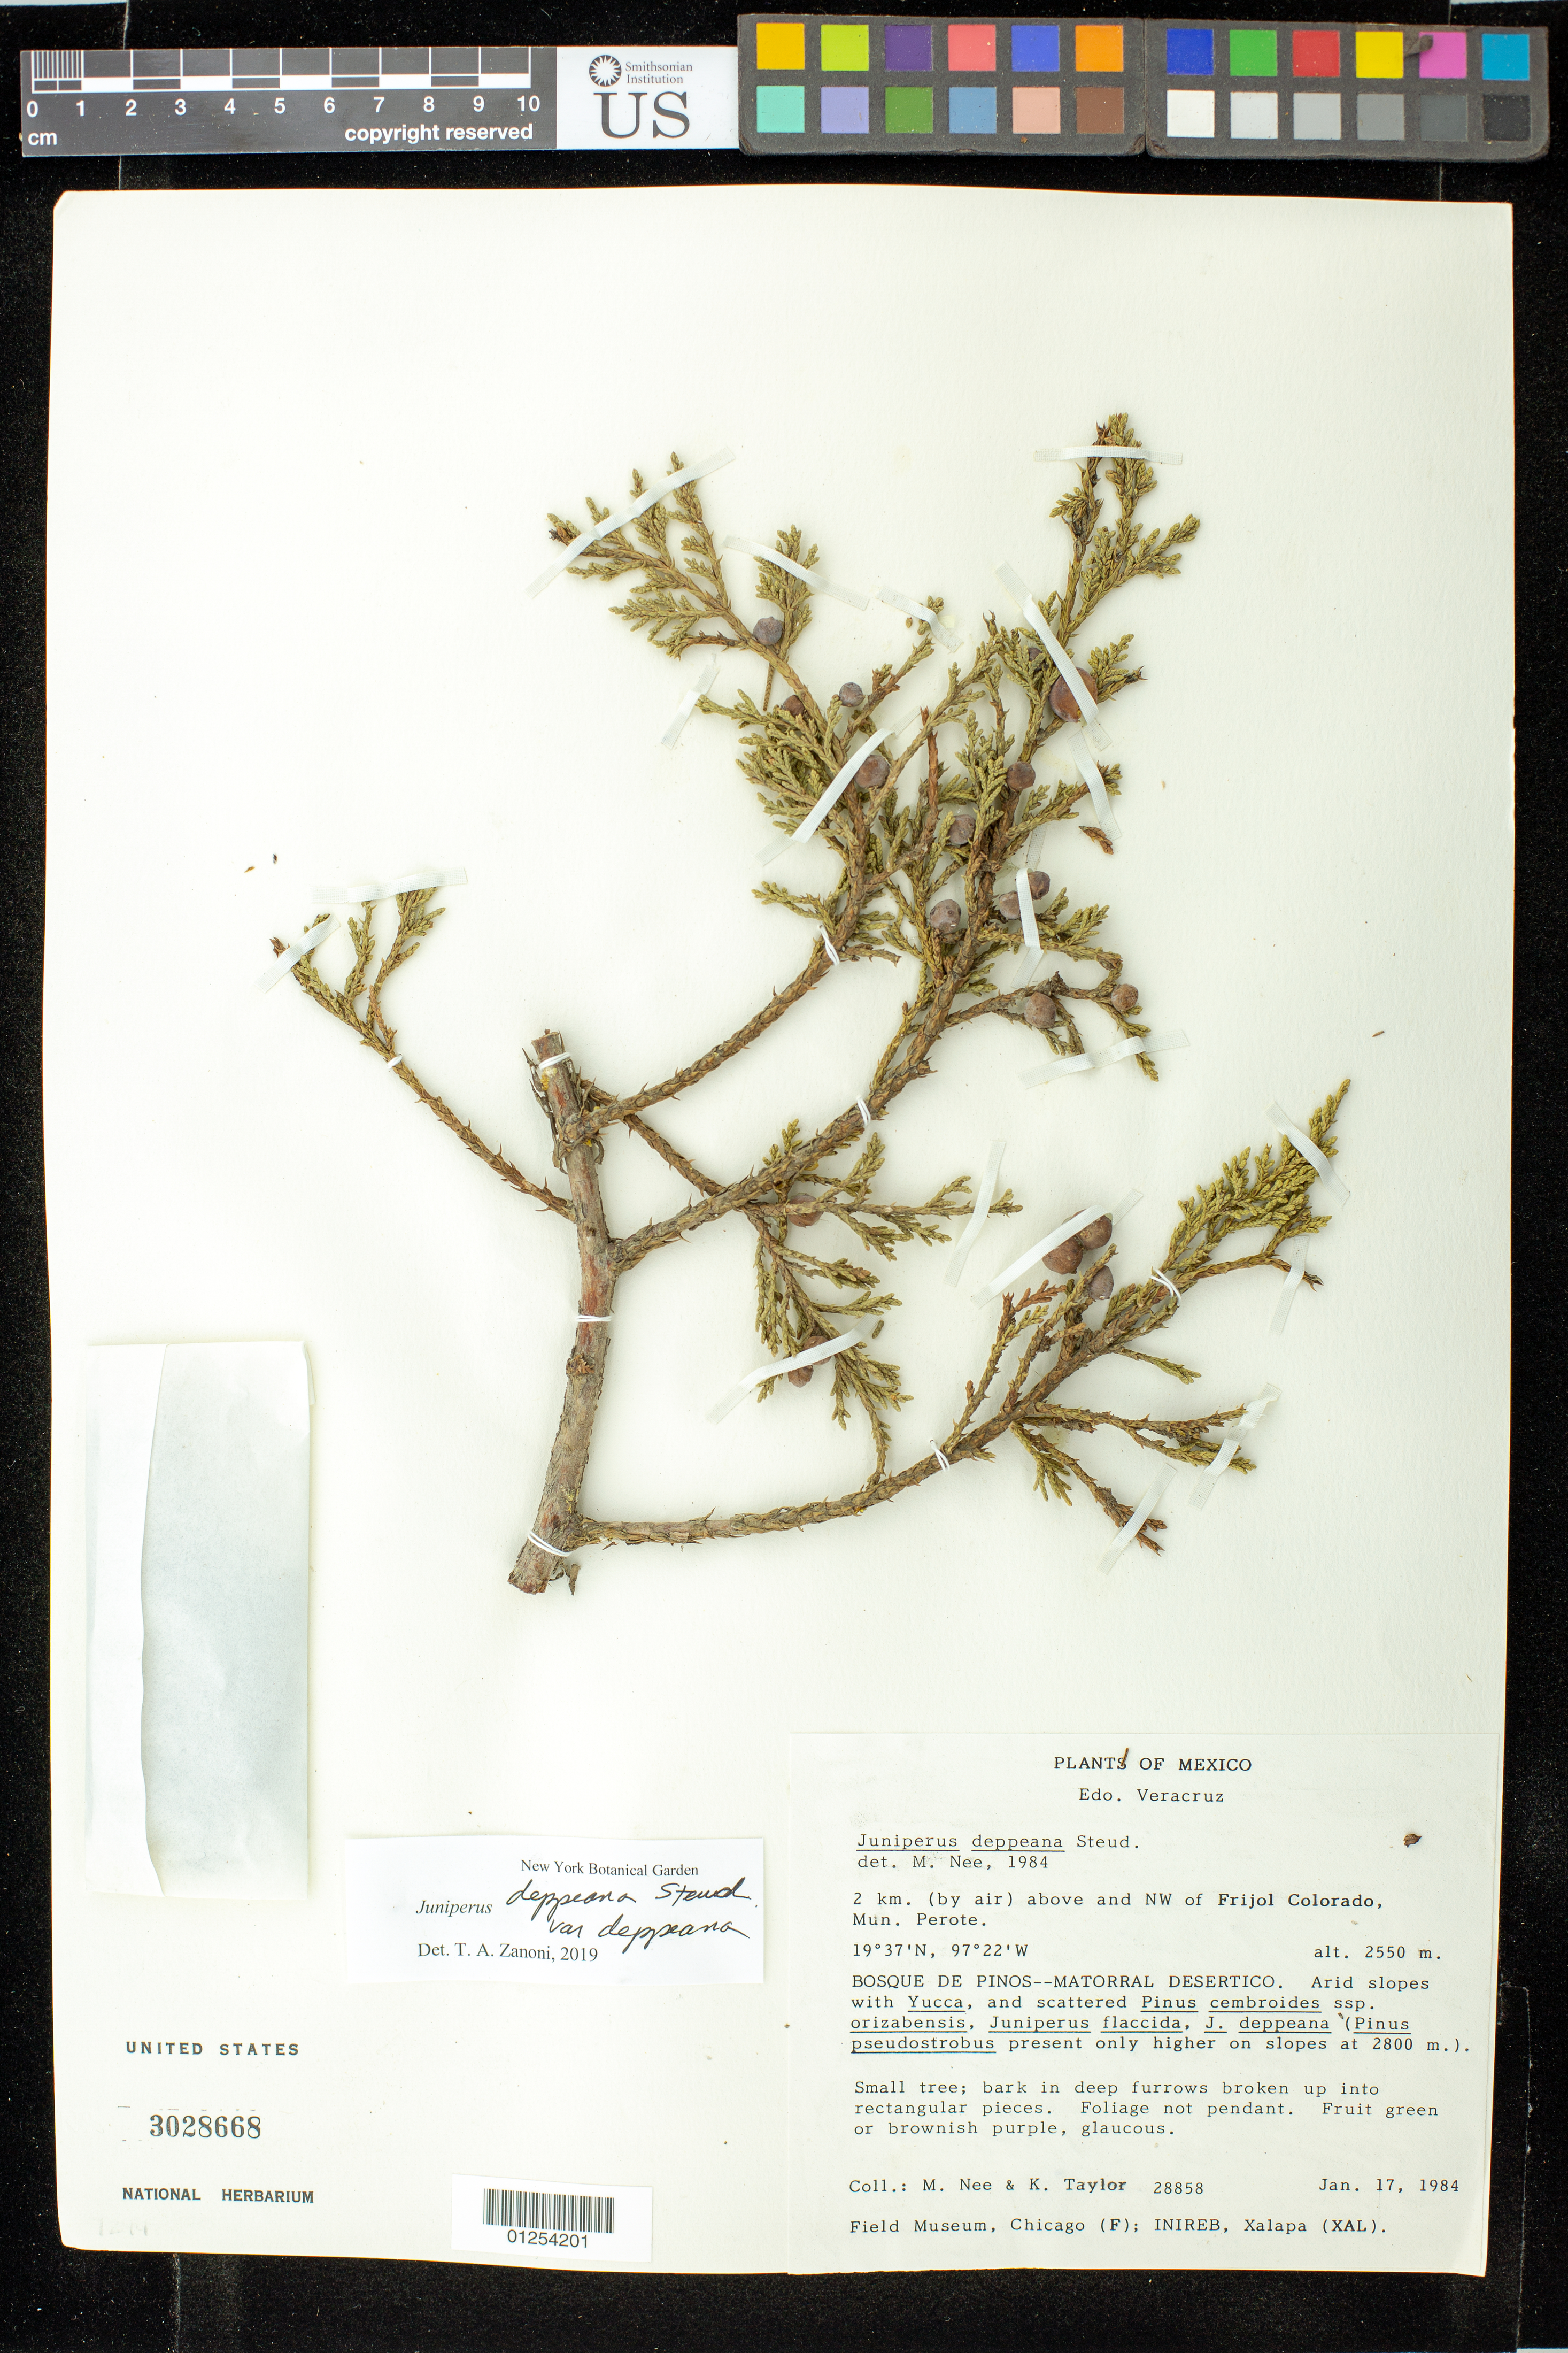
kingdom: Plantae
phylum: Tracheophyta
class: Pinopsida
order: Pinales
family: Cupressaceae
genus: Juniperus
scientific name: Juniperus deppeana var. deppeana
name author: Steud.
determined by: Zanoni, T. A., (NY), New York Botanical Garden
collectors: M. Nee & K. Taylor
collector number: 28858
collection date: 1984-01-17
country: Mexico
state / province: Veracruz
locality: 2 km. (by air) above and NW of Frijol Colorado, Mun. Perote.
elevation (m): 2550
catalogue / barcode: US 3028668